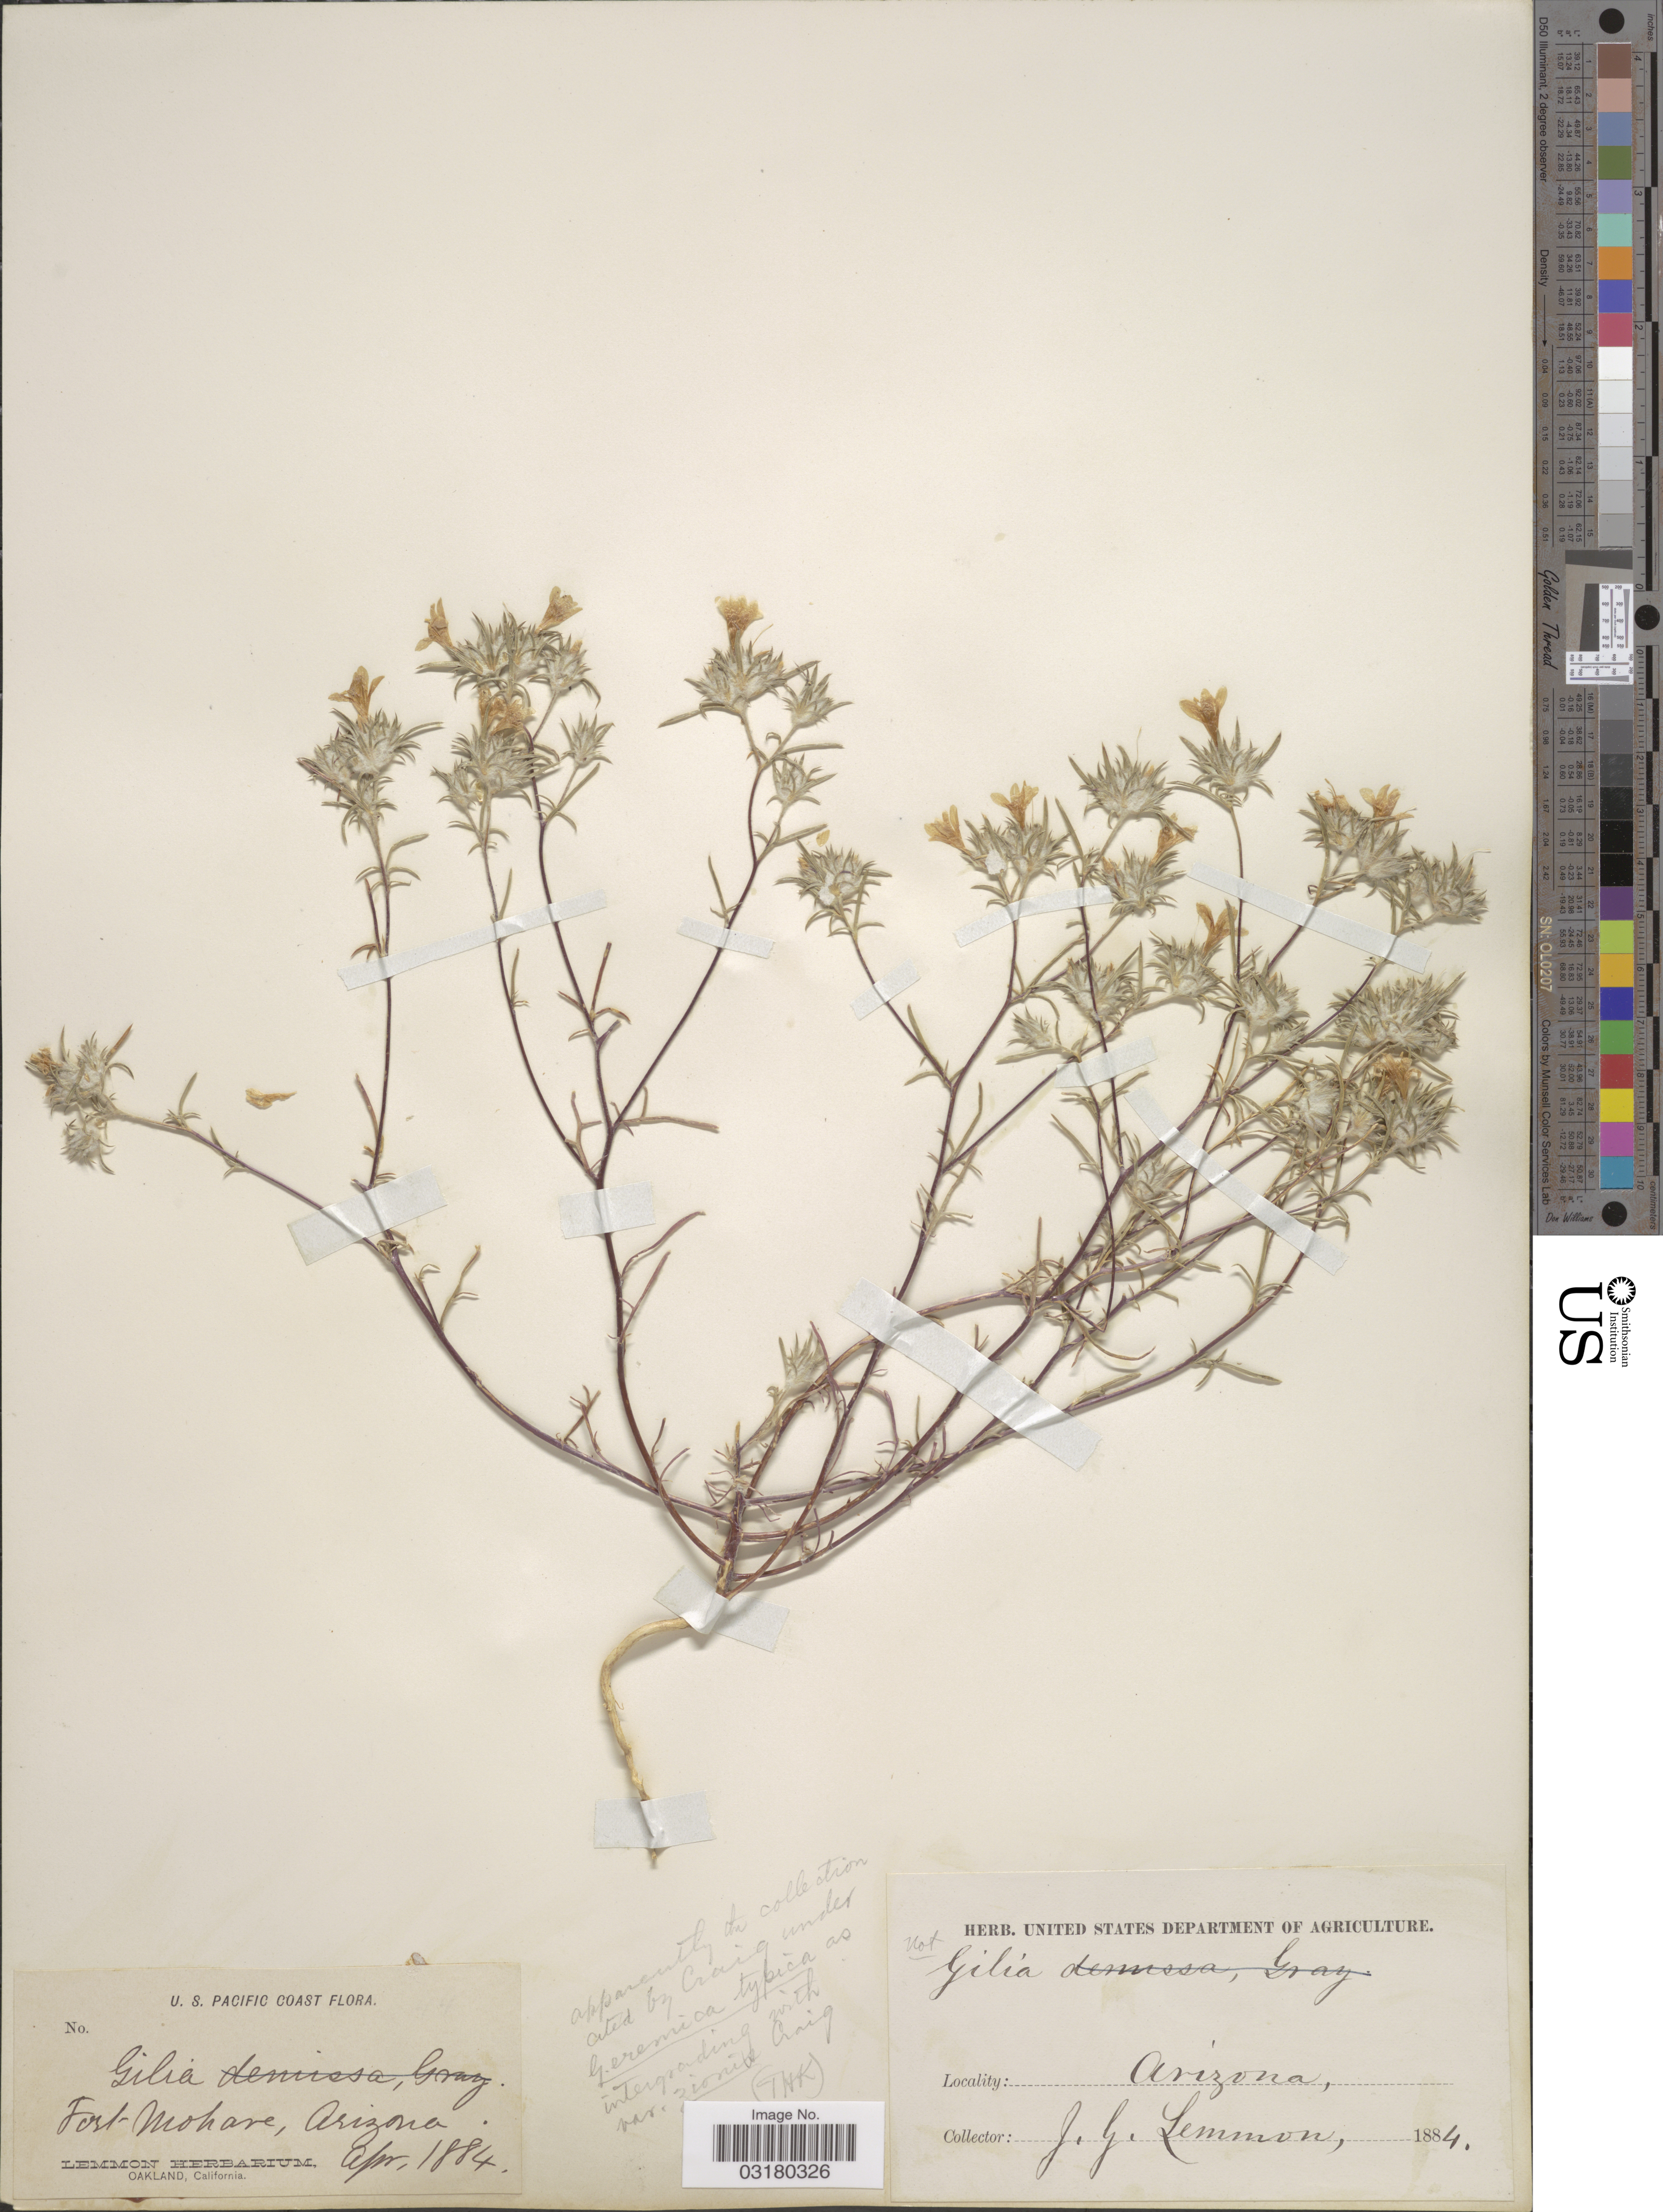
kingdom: Plantae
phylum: Tracheophyta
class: Magnoliopsida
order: Ericales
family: Polemoniaceae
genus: Eriastrum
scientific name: Eriastrum eremicum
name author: (Jeps.) H. Mason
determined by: Strong, Mark T., (BOT), Smithsonian Institution - National Museum of Natural History (UNITED STATES)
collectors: J. Lemmon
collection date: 1884-04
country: United States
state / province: Arizona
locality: U.S. Pacific Coast. Fort Mohave.